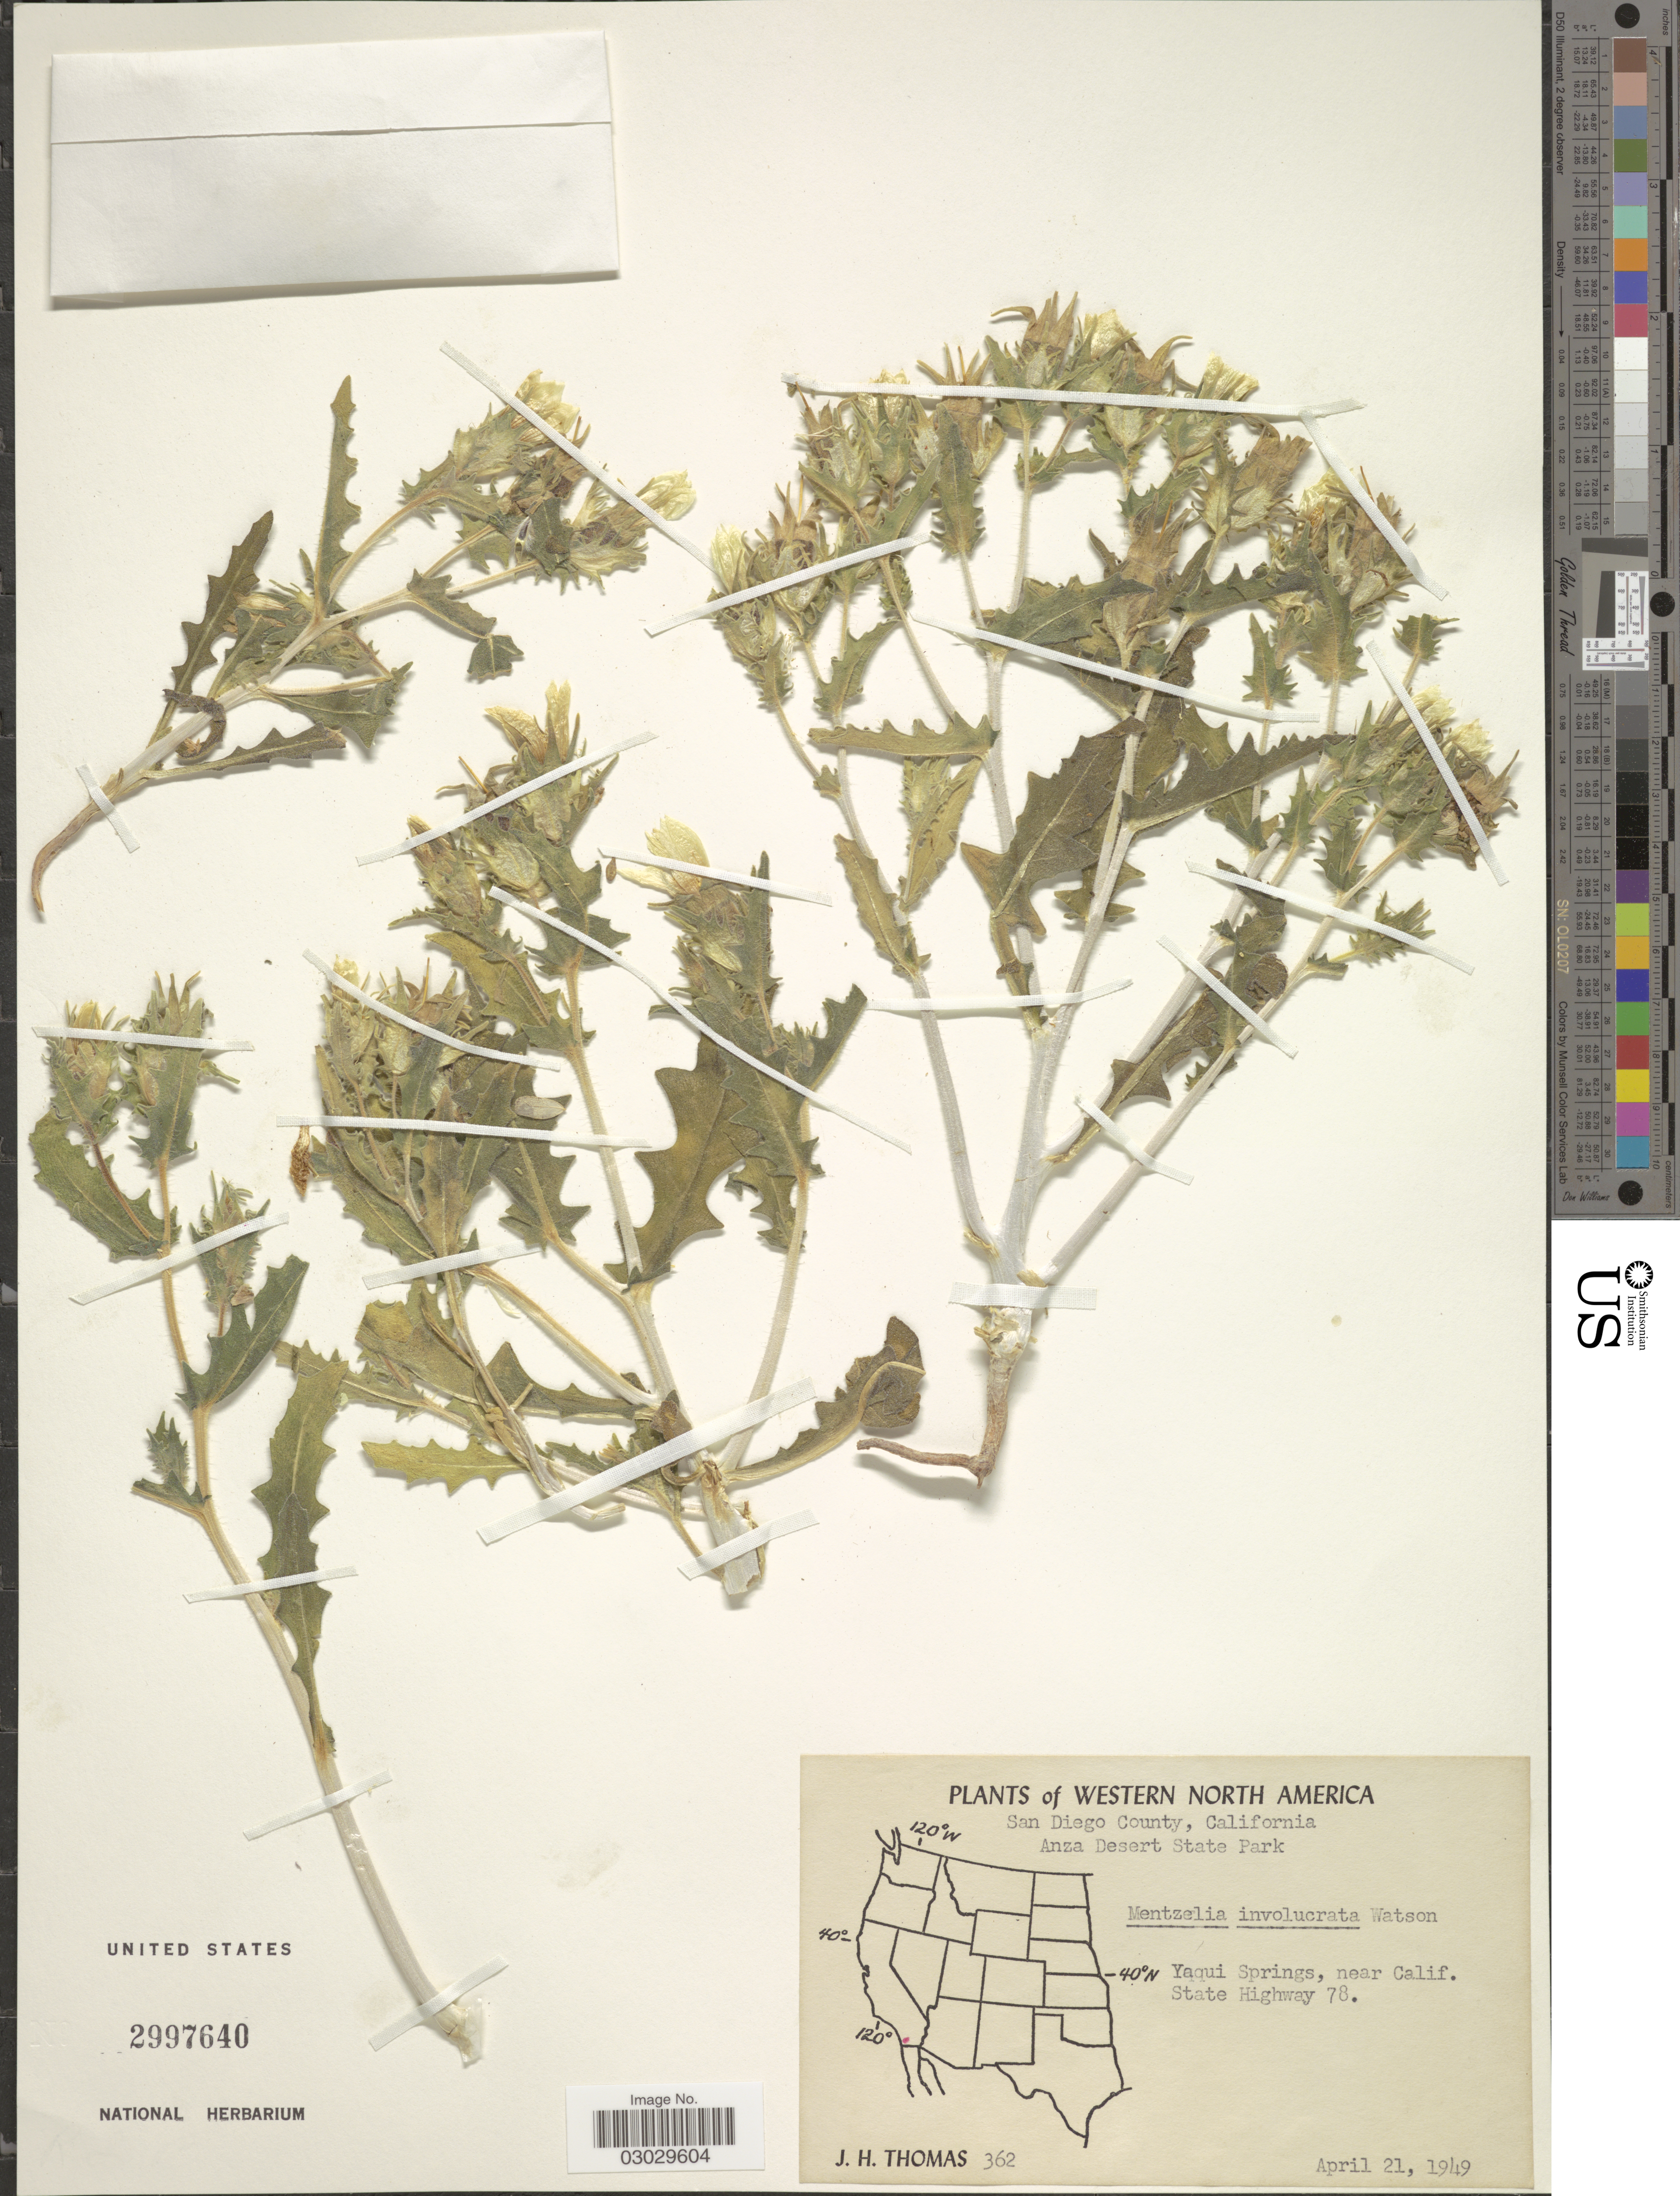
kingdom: Plantae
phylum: Tracheophyta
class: Magnoliopsida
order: Cornales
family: Loasaceae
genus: Mentzelia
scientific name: Mentzelia involucrata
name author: S. Watson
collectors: J. H. Thomas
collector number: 362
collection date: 1949-04-21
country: United States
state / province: California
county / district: San Diego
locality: Western North America. San Diego County. Anza Desert State Park. Yaqui Springs, near Calif. State Highway 78.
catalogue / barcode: US 2997640